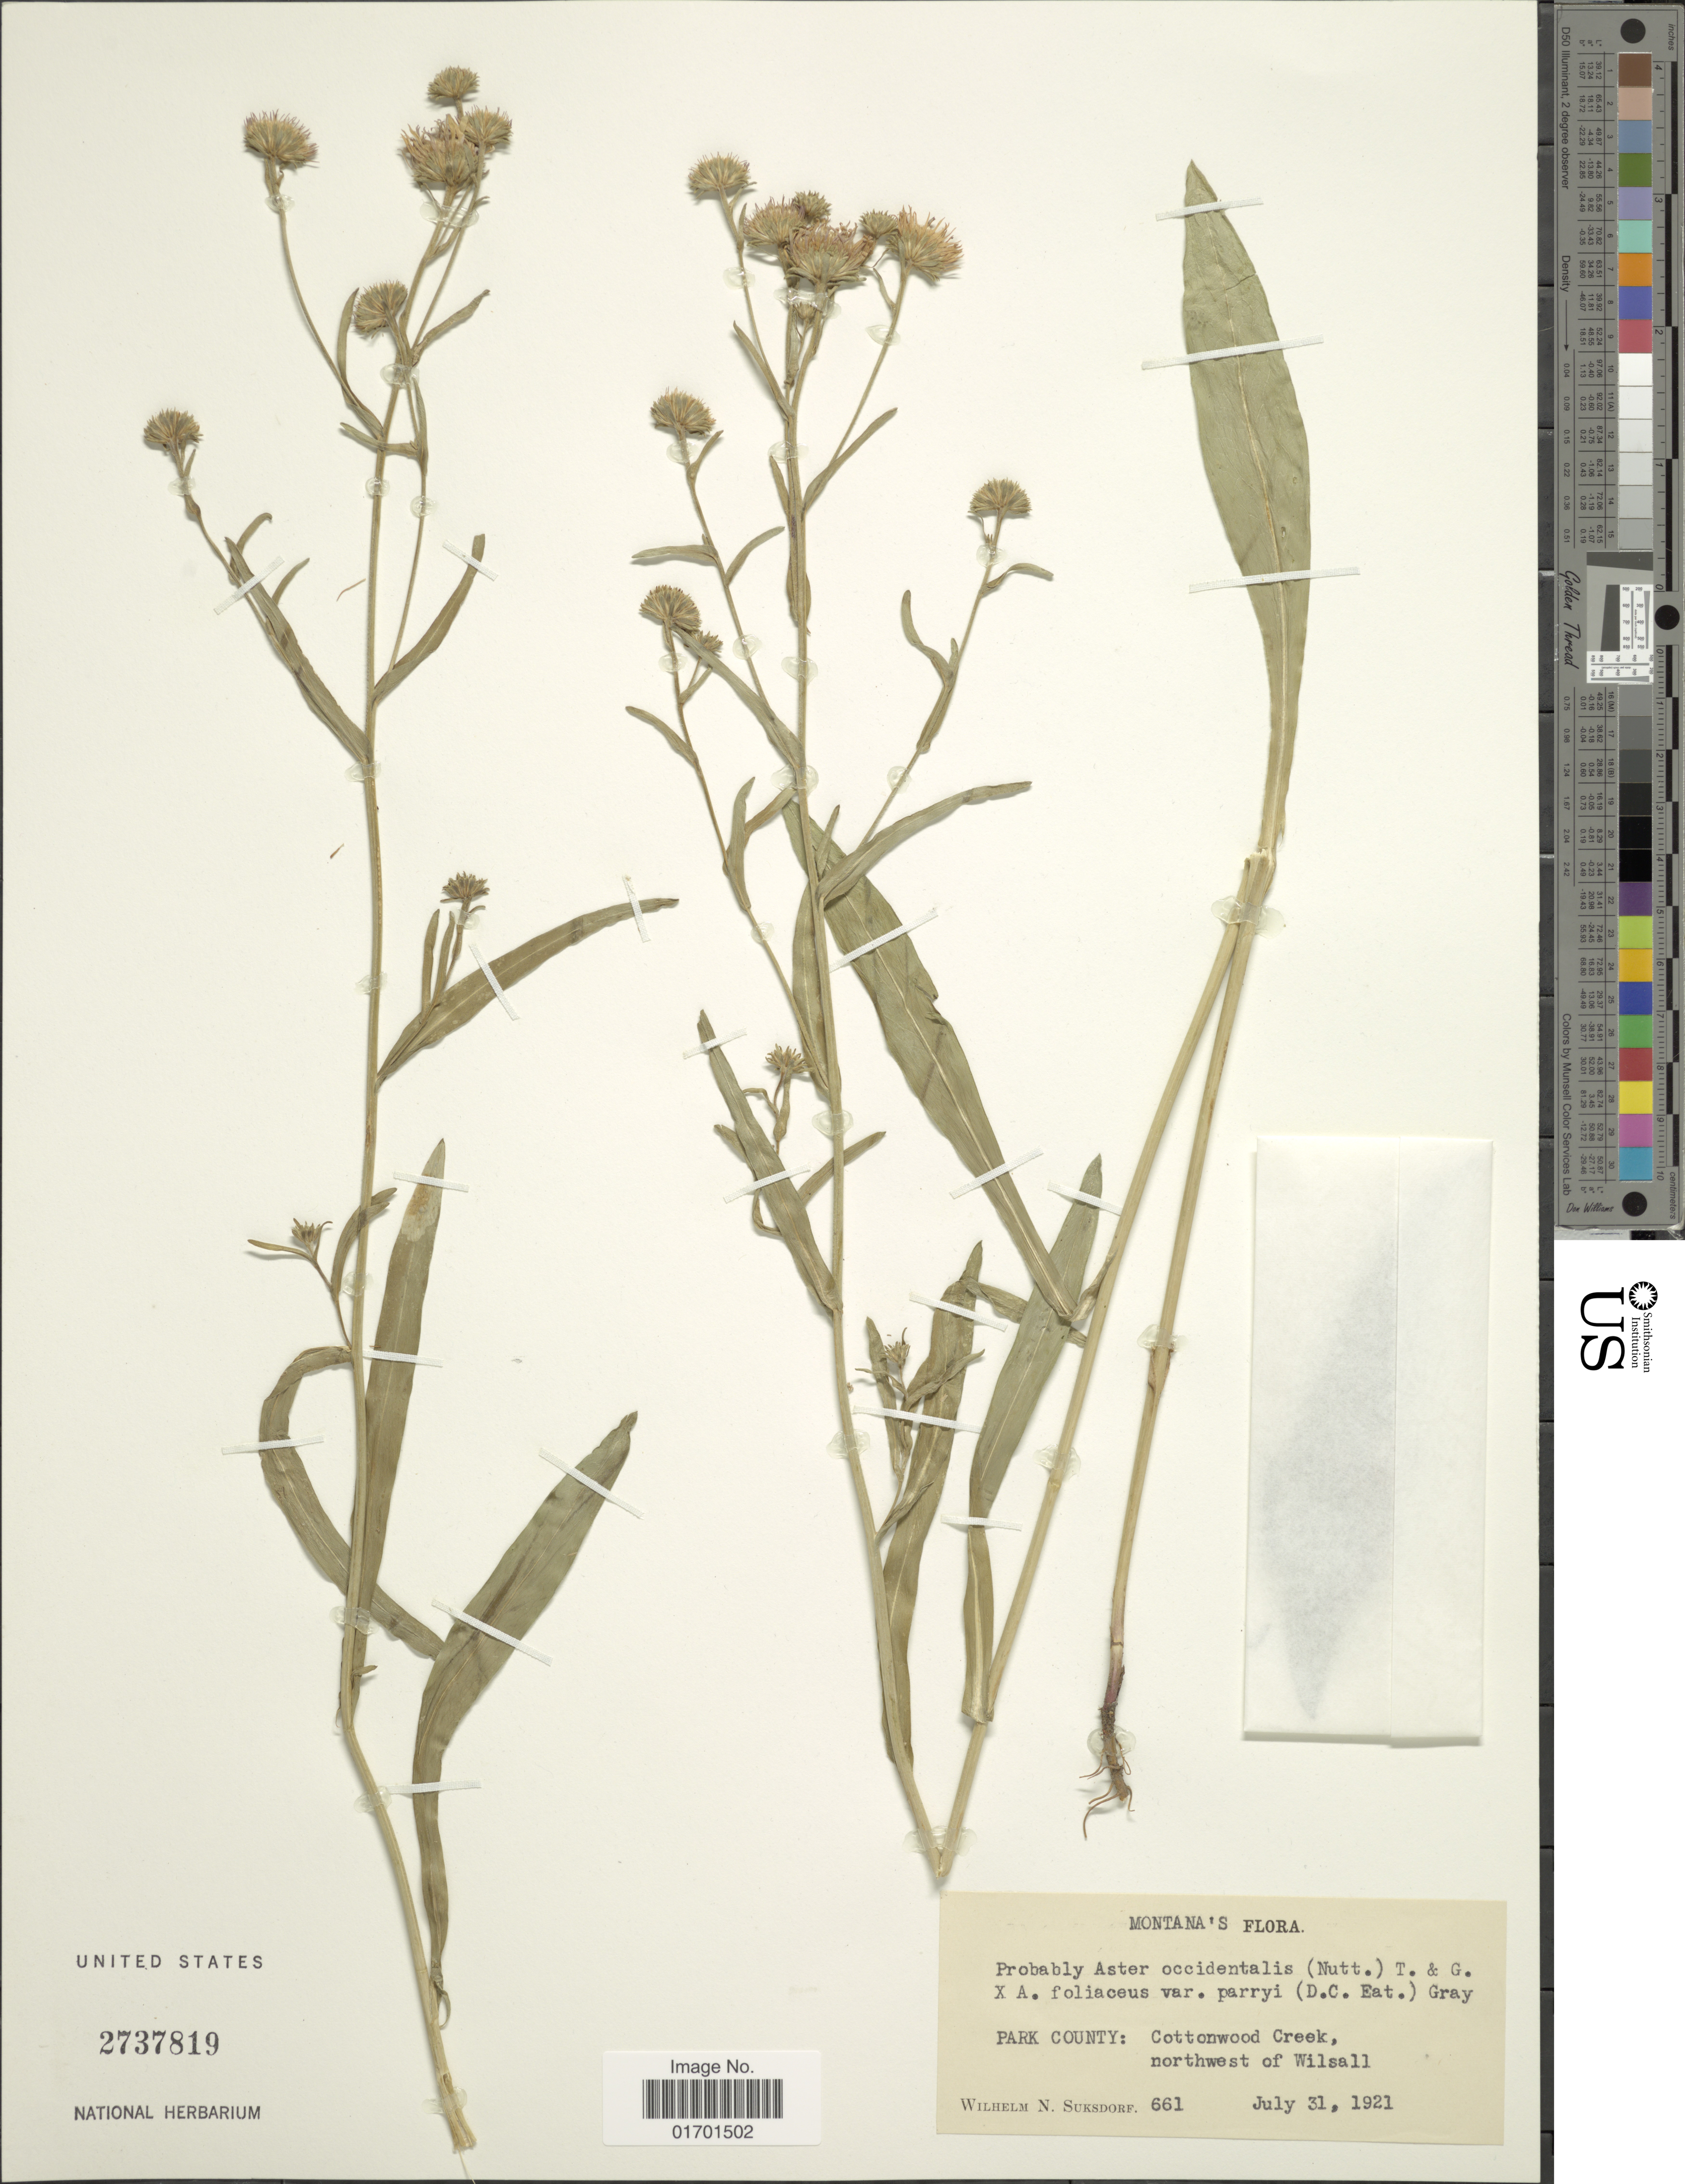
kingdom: Plantae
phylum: Tracheophyta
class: Magnoliopsida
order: Asterales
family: Asteraceae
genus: Symphyotrichum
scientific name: Symphyotrichum spathulatum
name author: (Lindl.) G.L. Nesom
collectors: W. N. Suksdorf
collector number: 661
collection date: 1921-07-31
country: United States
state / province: Montana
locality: Park County: Cottonwood Creek, northwest of Wilsall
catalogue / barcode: US 2737819